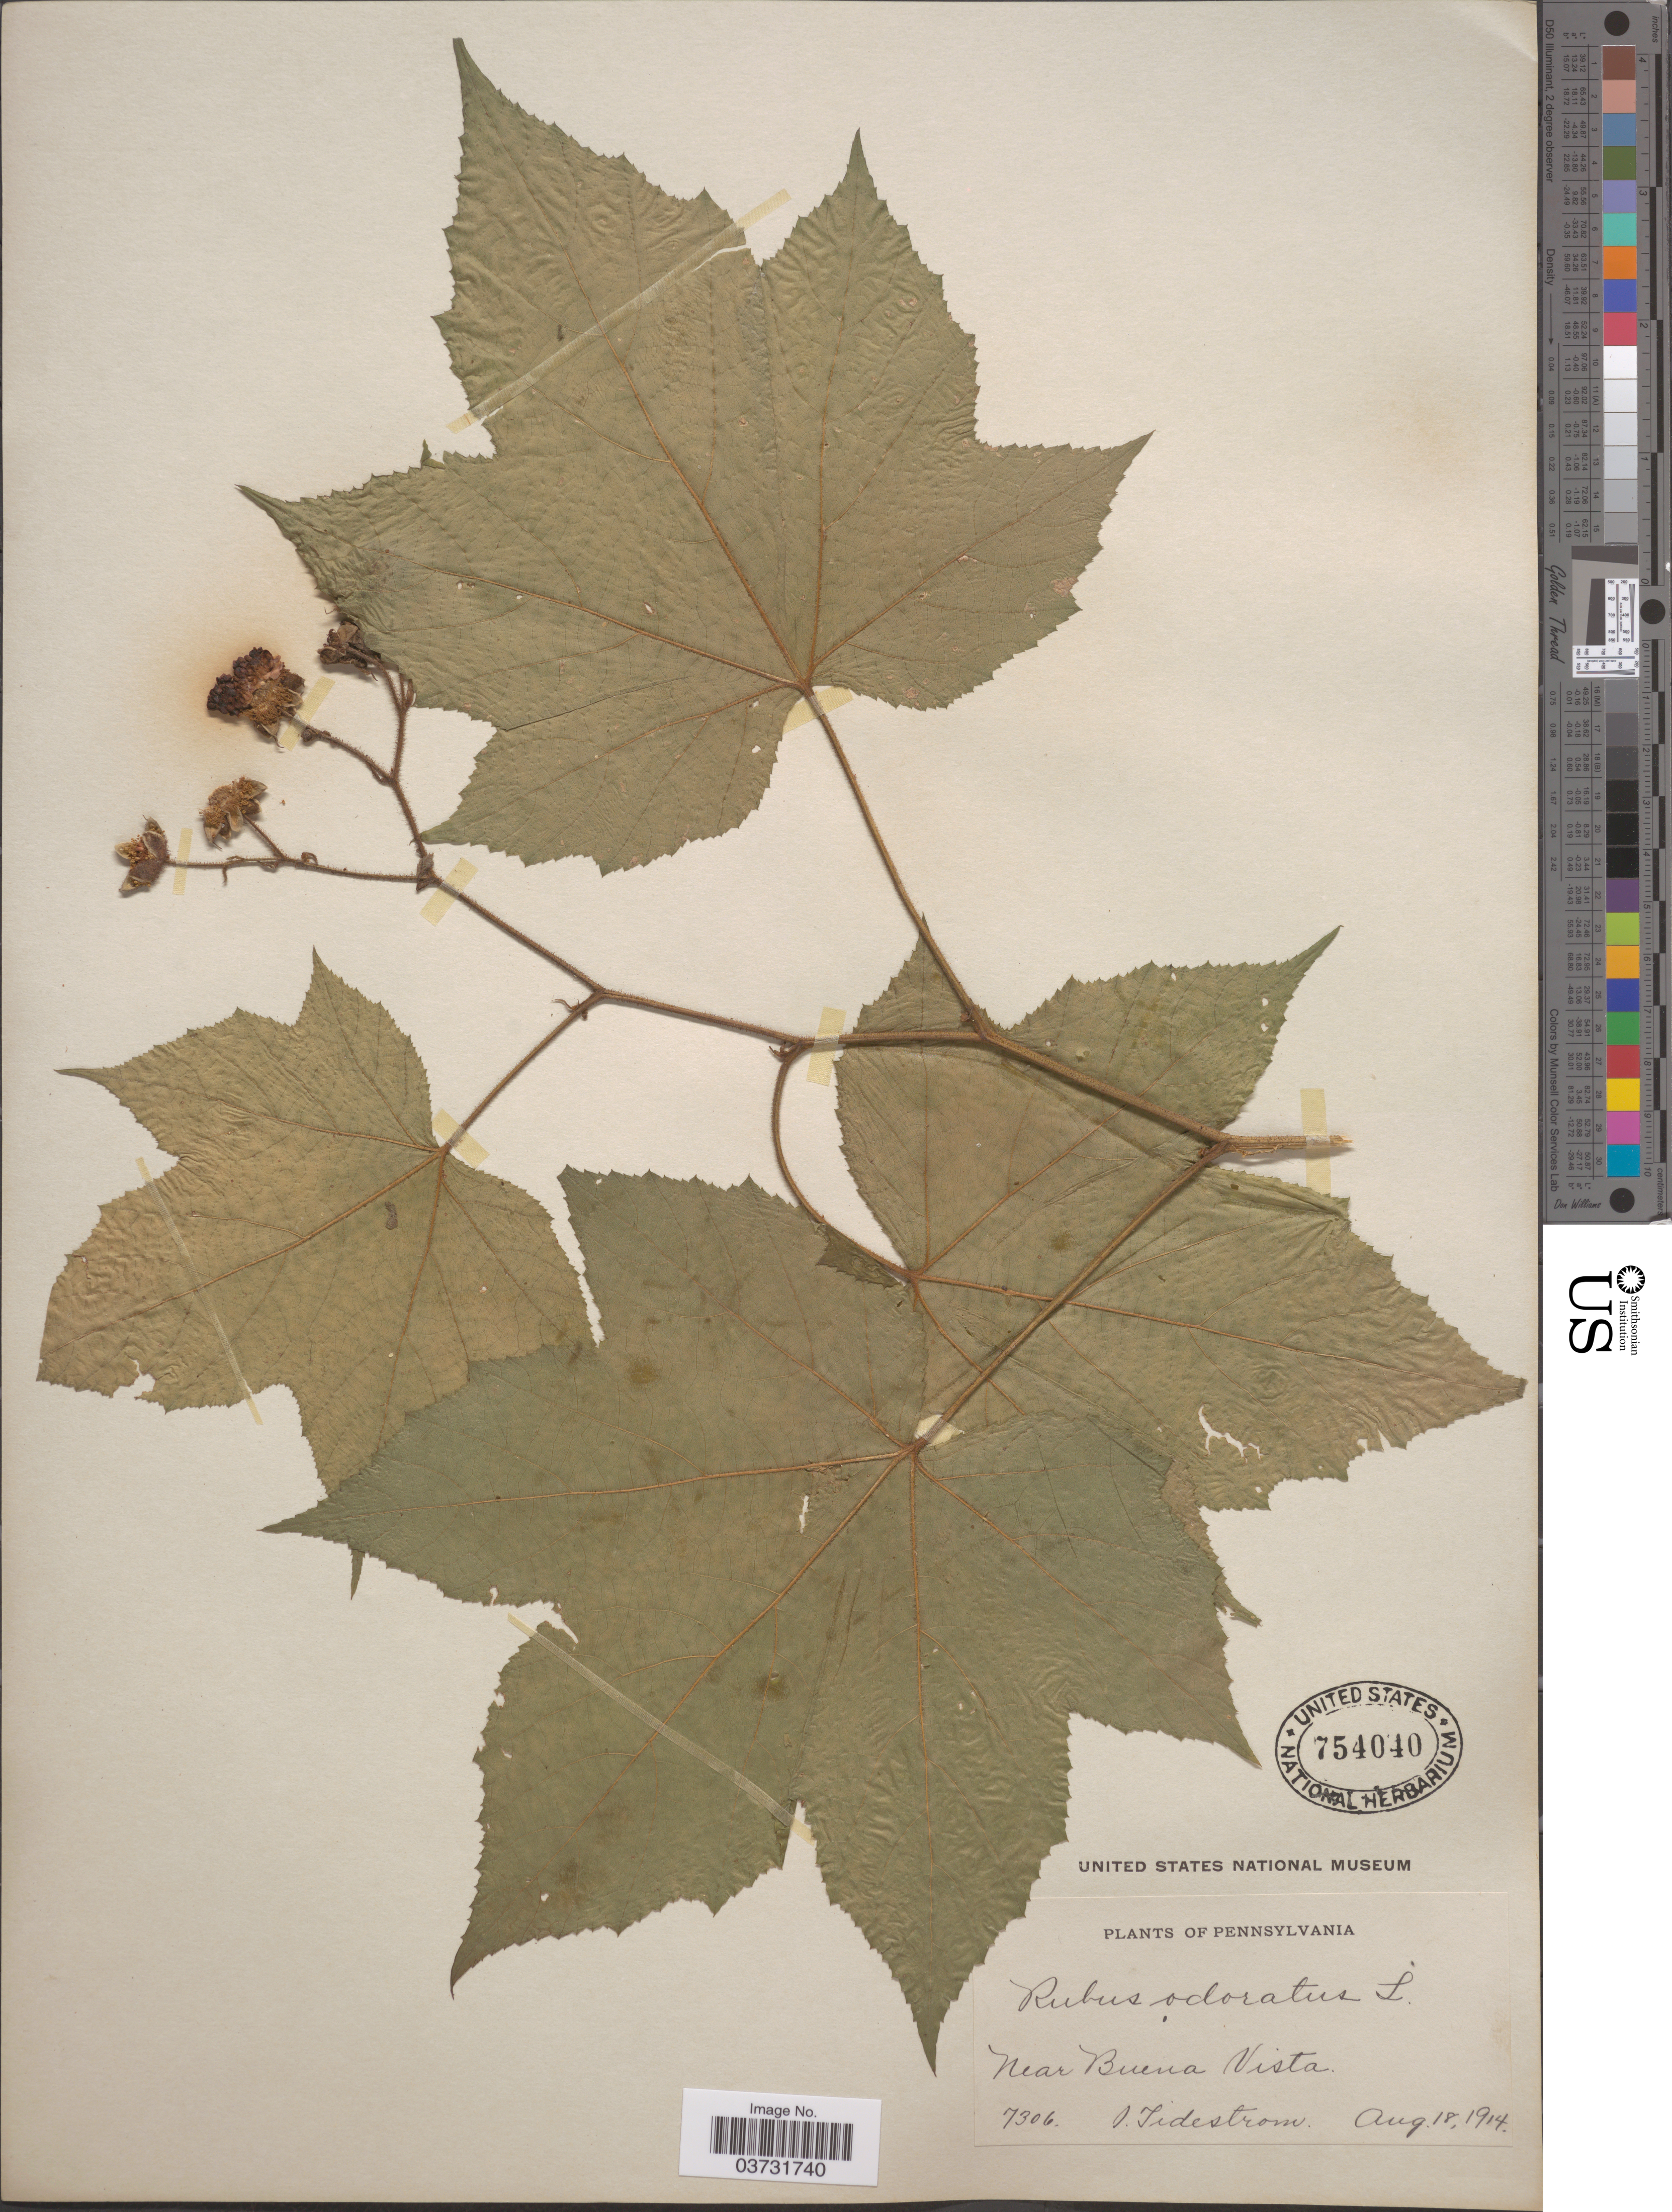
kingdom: Plantae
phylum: Tracheophyta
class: Magnoliopsida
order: Rosales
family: Rosaceae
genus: Rubus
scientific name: Rubus odoratus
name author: L.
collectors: I. F. Tidestrom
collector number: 7306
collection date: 1914-08-18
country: United States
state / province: Pennsylvania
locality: Near Buena Vista.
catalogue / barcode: US 754040